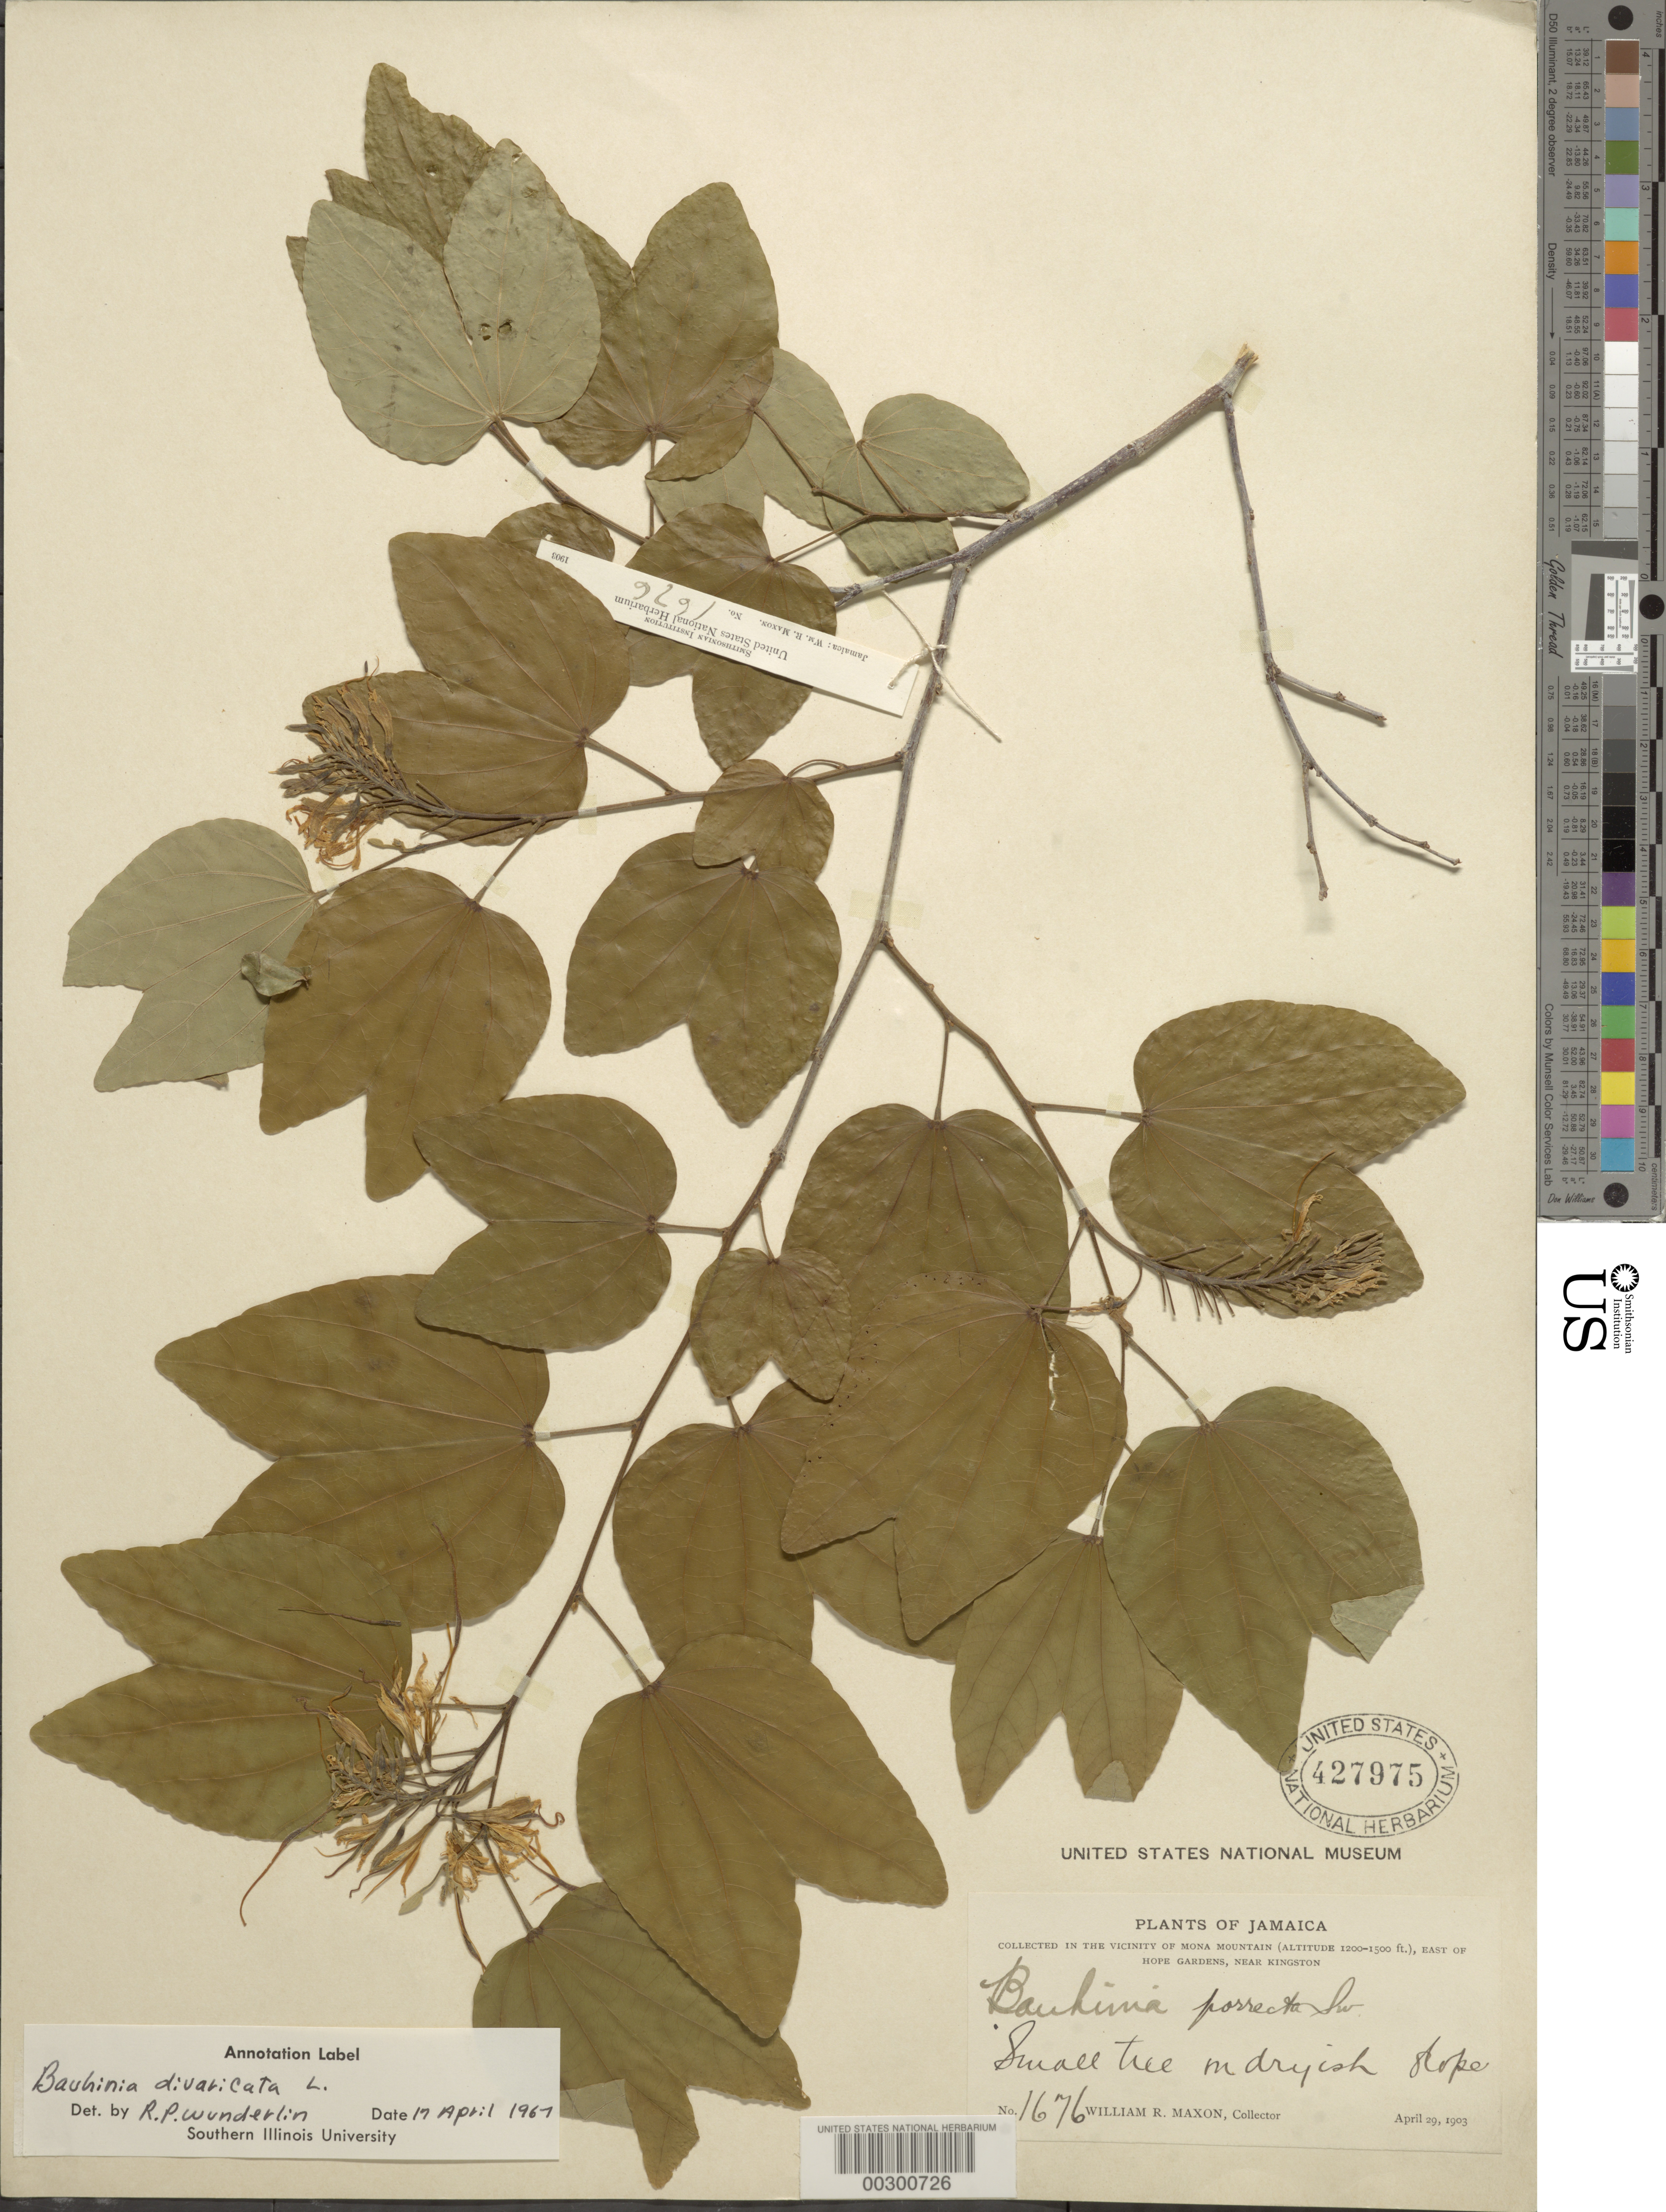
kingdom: Plantae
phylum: Tracheophyta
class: Magnoliopsida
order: Fabales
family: Fabaceae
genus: Bauhinia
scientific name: Bauhinia divaricata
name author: L.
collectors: W. R. Maxon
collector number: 1676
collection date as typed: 29 Apr 1903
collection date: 1903-04-29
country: Jamaica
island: Greater Antilles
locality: Vicinity of mona mountain, e of hope gardens, near kingston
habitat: Dryish slope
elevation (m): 366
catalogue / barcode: US 427975